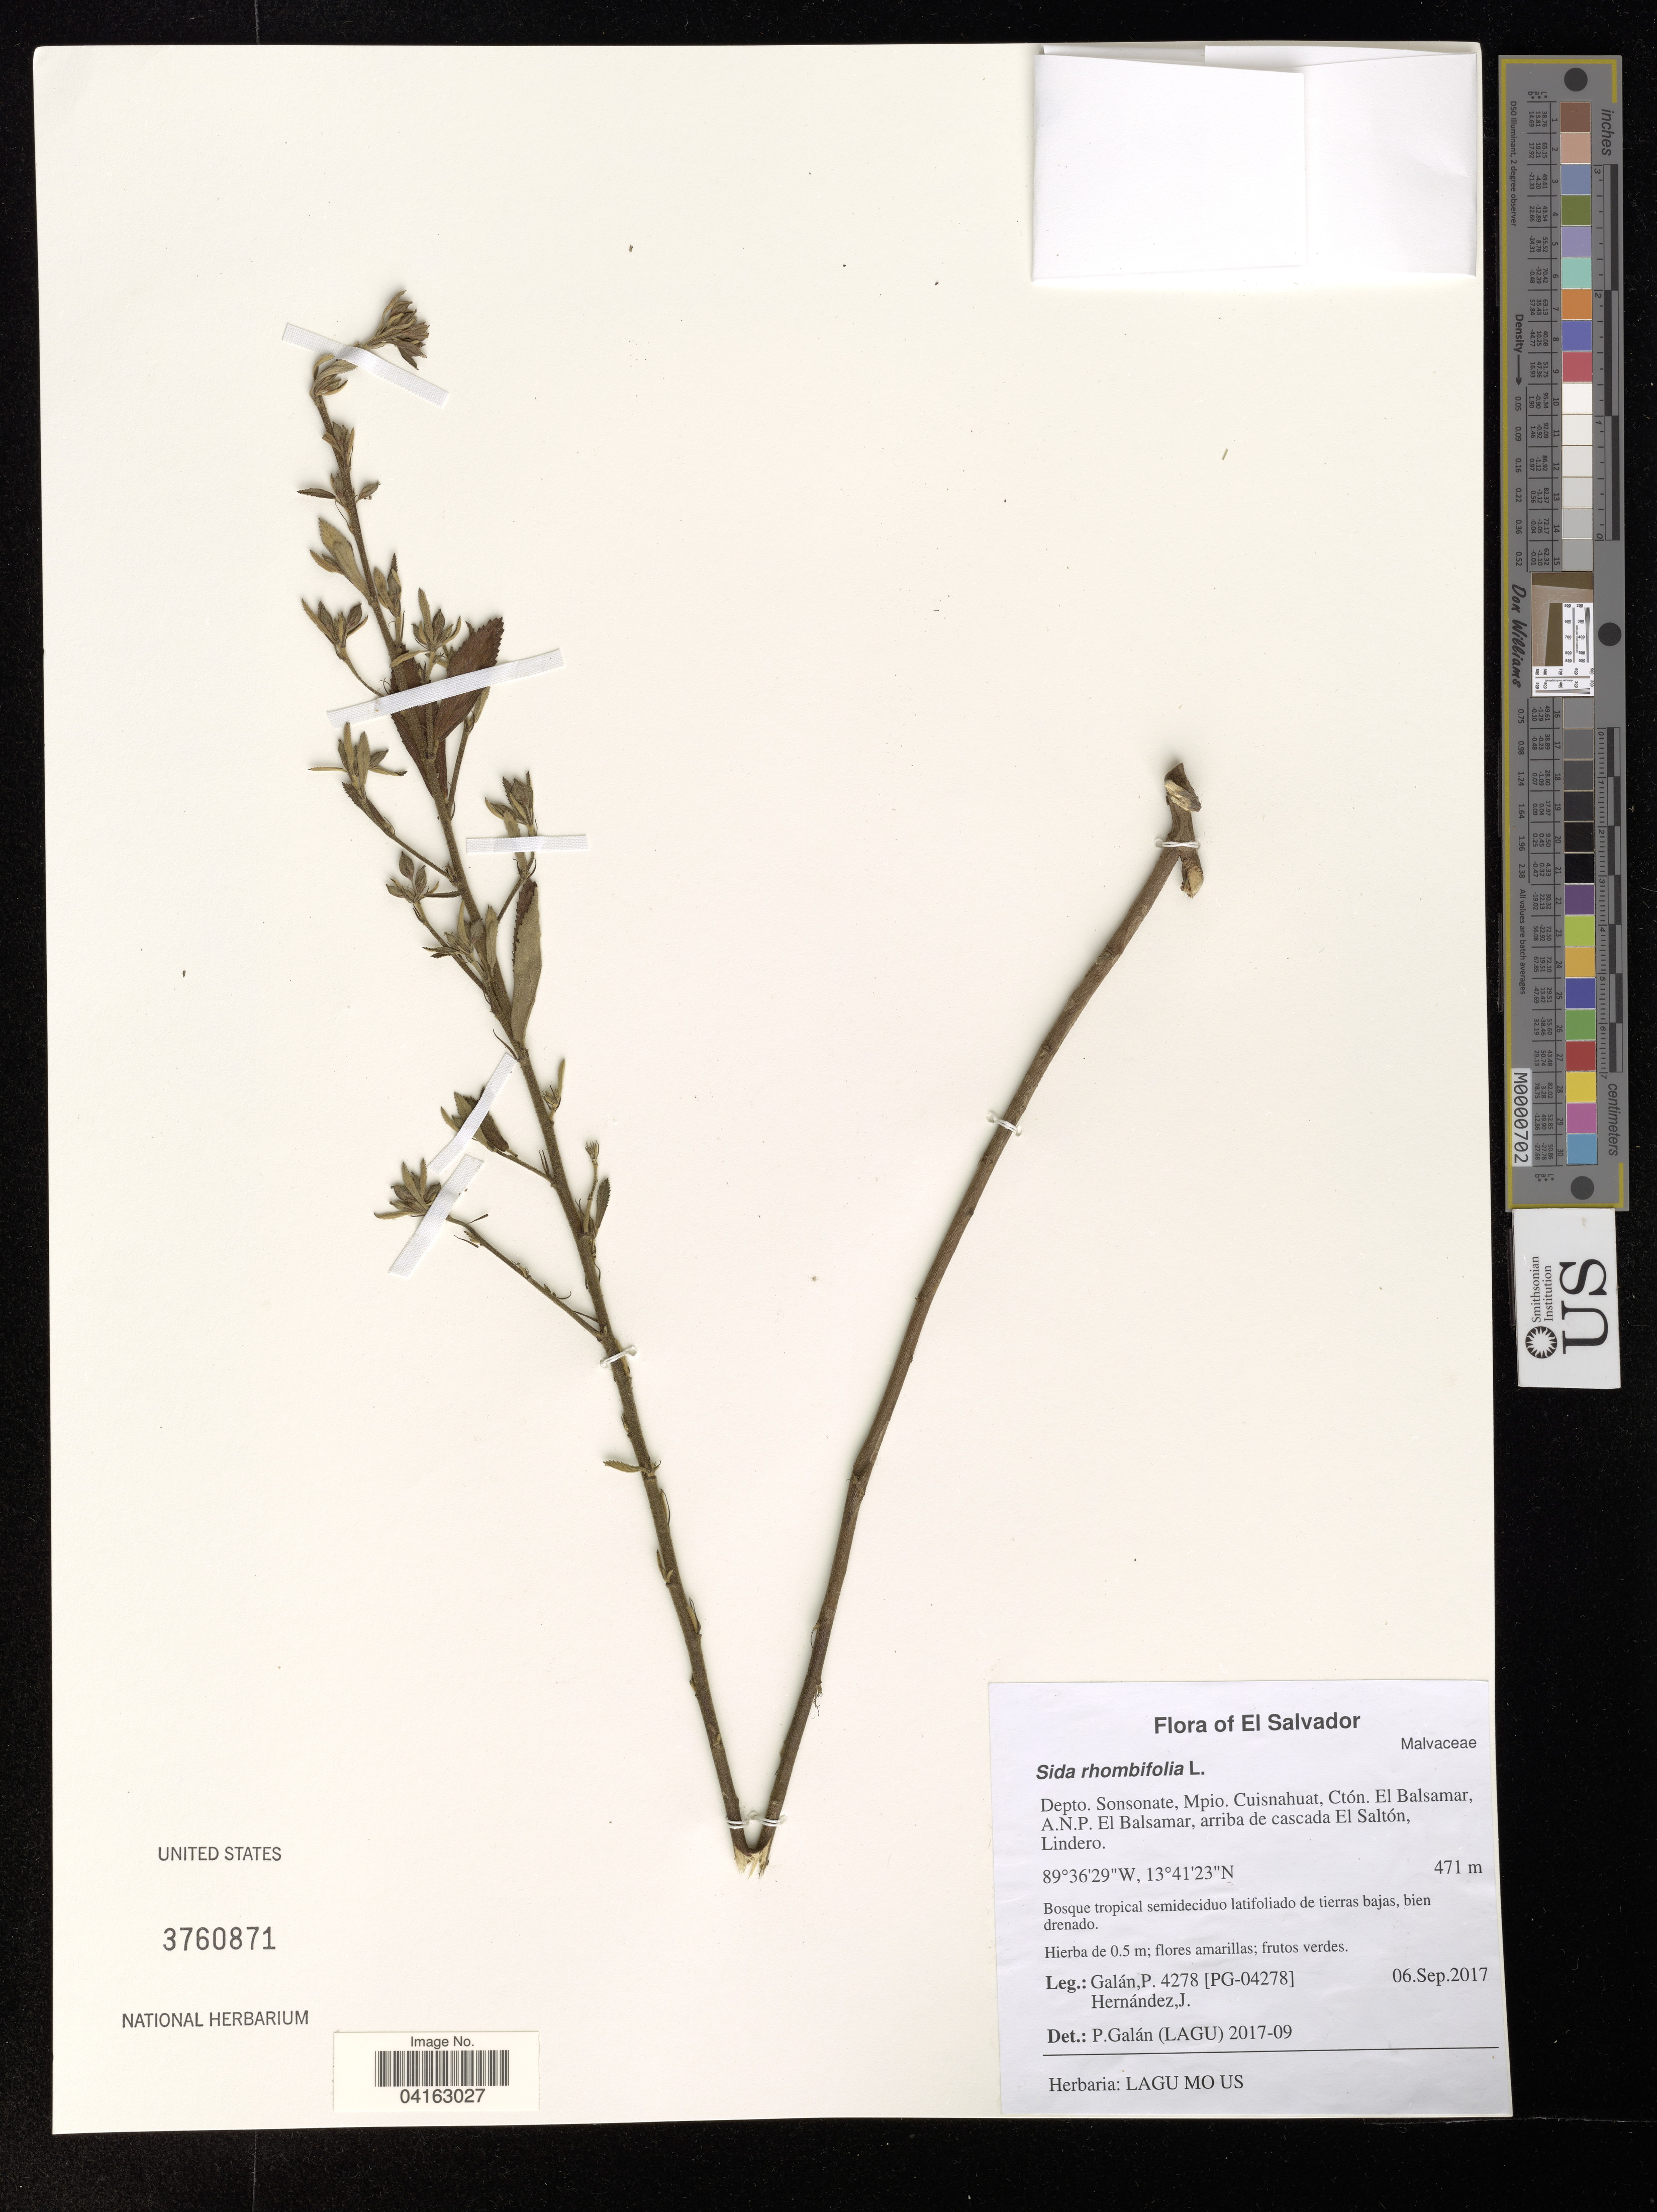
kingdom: Plantae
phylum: Tracheophyta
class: Magnoliopsida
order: Malvales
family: Malvaceae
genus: Sida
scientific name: Sida rhombifolia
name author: L.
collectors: P. Galan & J. Hernandez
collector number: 4278 / [PG-04278]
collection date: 2017-09-06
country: El Salvador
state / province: Sonsonate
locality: Depto. Sonsonate, Mpio. Cuisnahuat, Ctón. El Balsamar, A.N.P. El Balsamar, arriba de cascada El Saltón, Lindero.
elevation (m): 471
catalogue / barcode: US 3760871